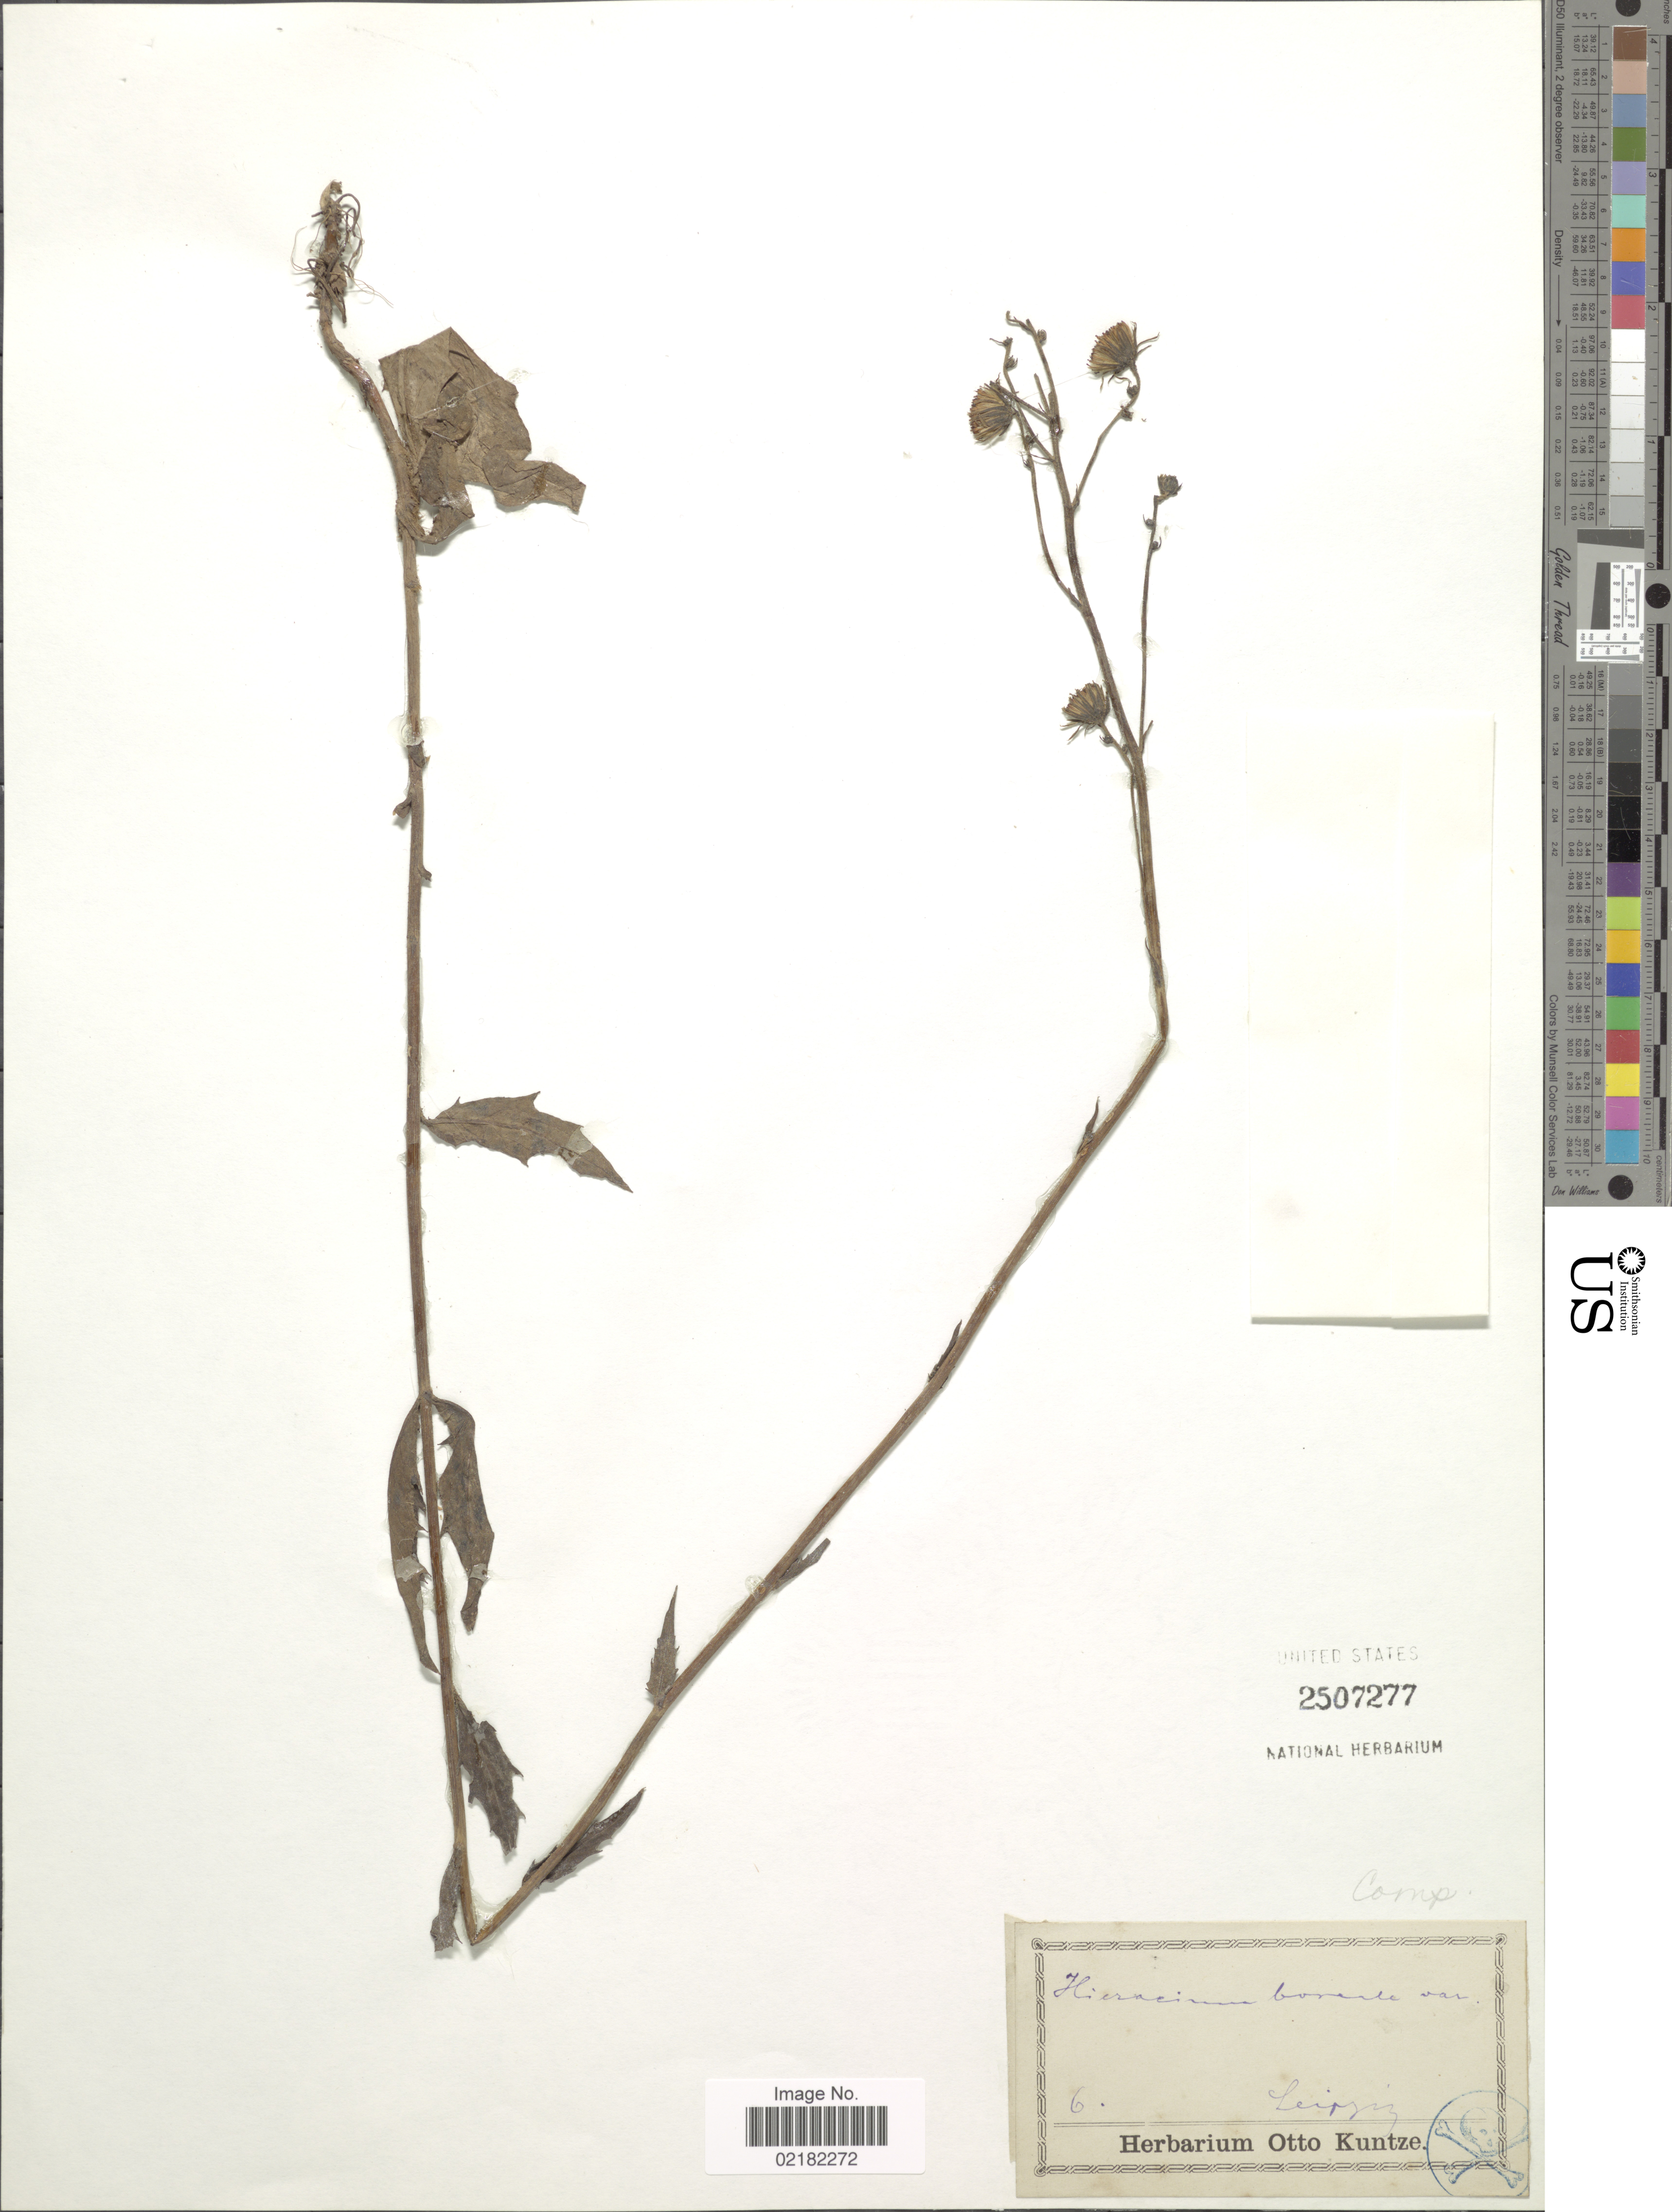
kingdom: Plantae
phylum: Tracheophyta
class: Magnoliopsida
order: Asterales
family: Asteraceae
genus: Hieracium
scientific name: Hieracium sabaudum subsp. boreale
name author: (Fr.) Hayek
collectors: ex Herb. O. Kuntze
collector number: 6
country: Germany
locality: Leipzig.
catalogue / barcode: US 2507277